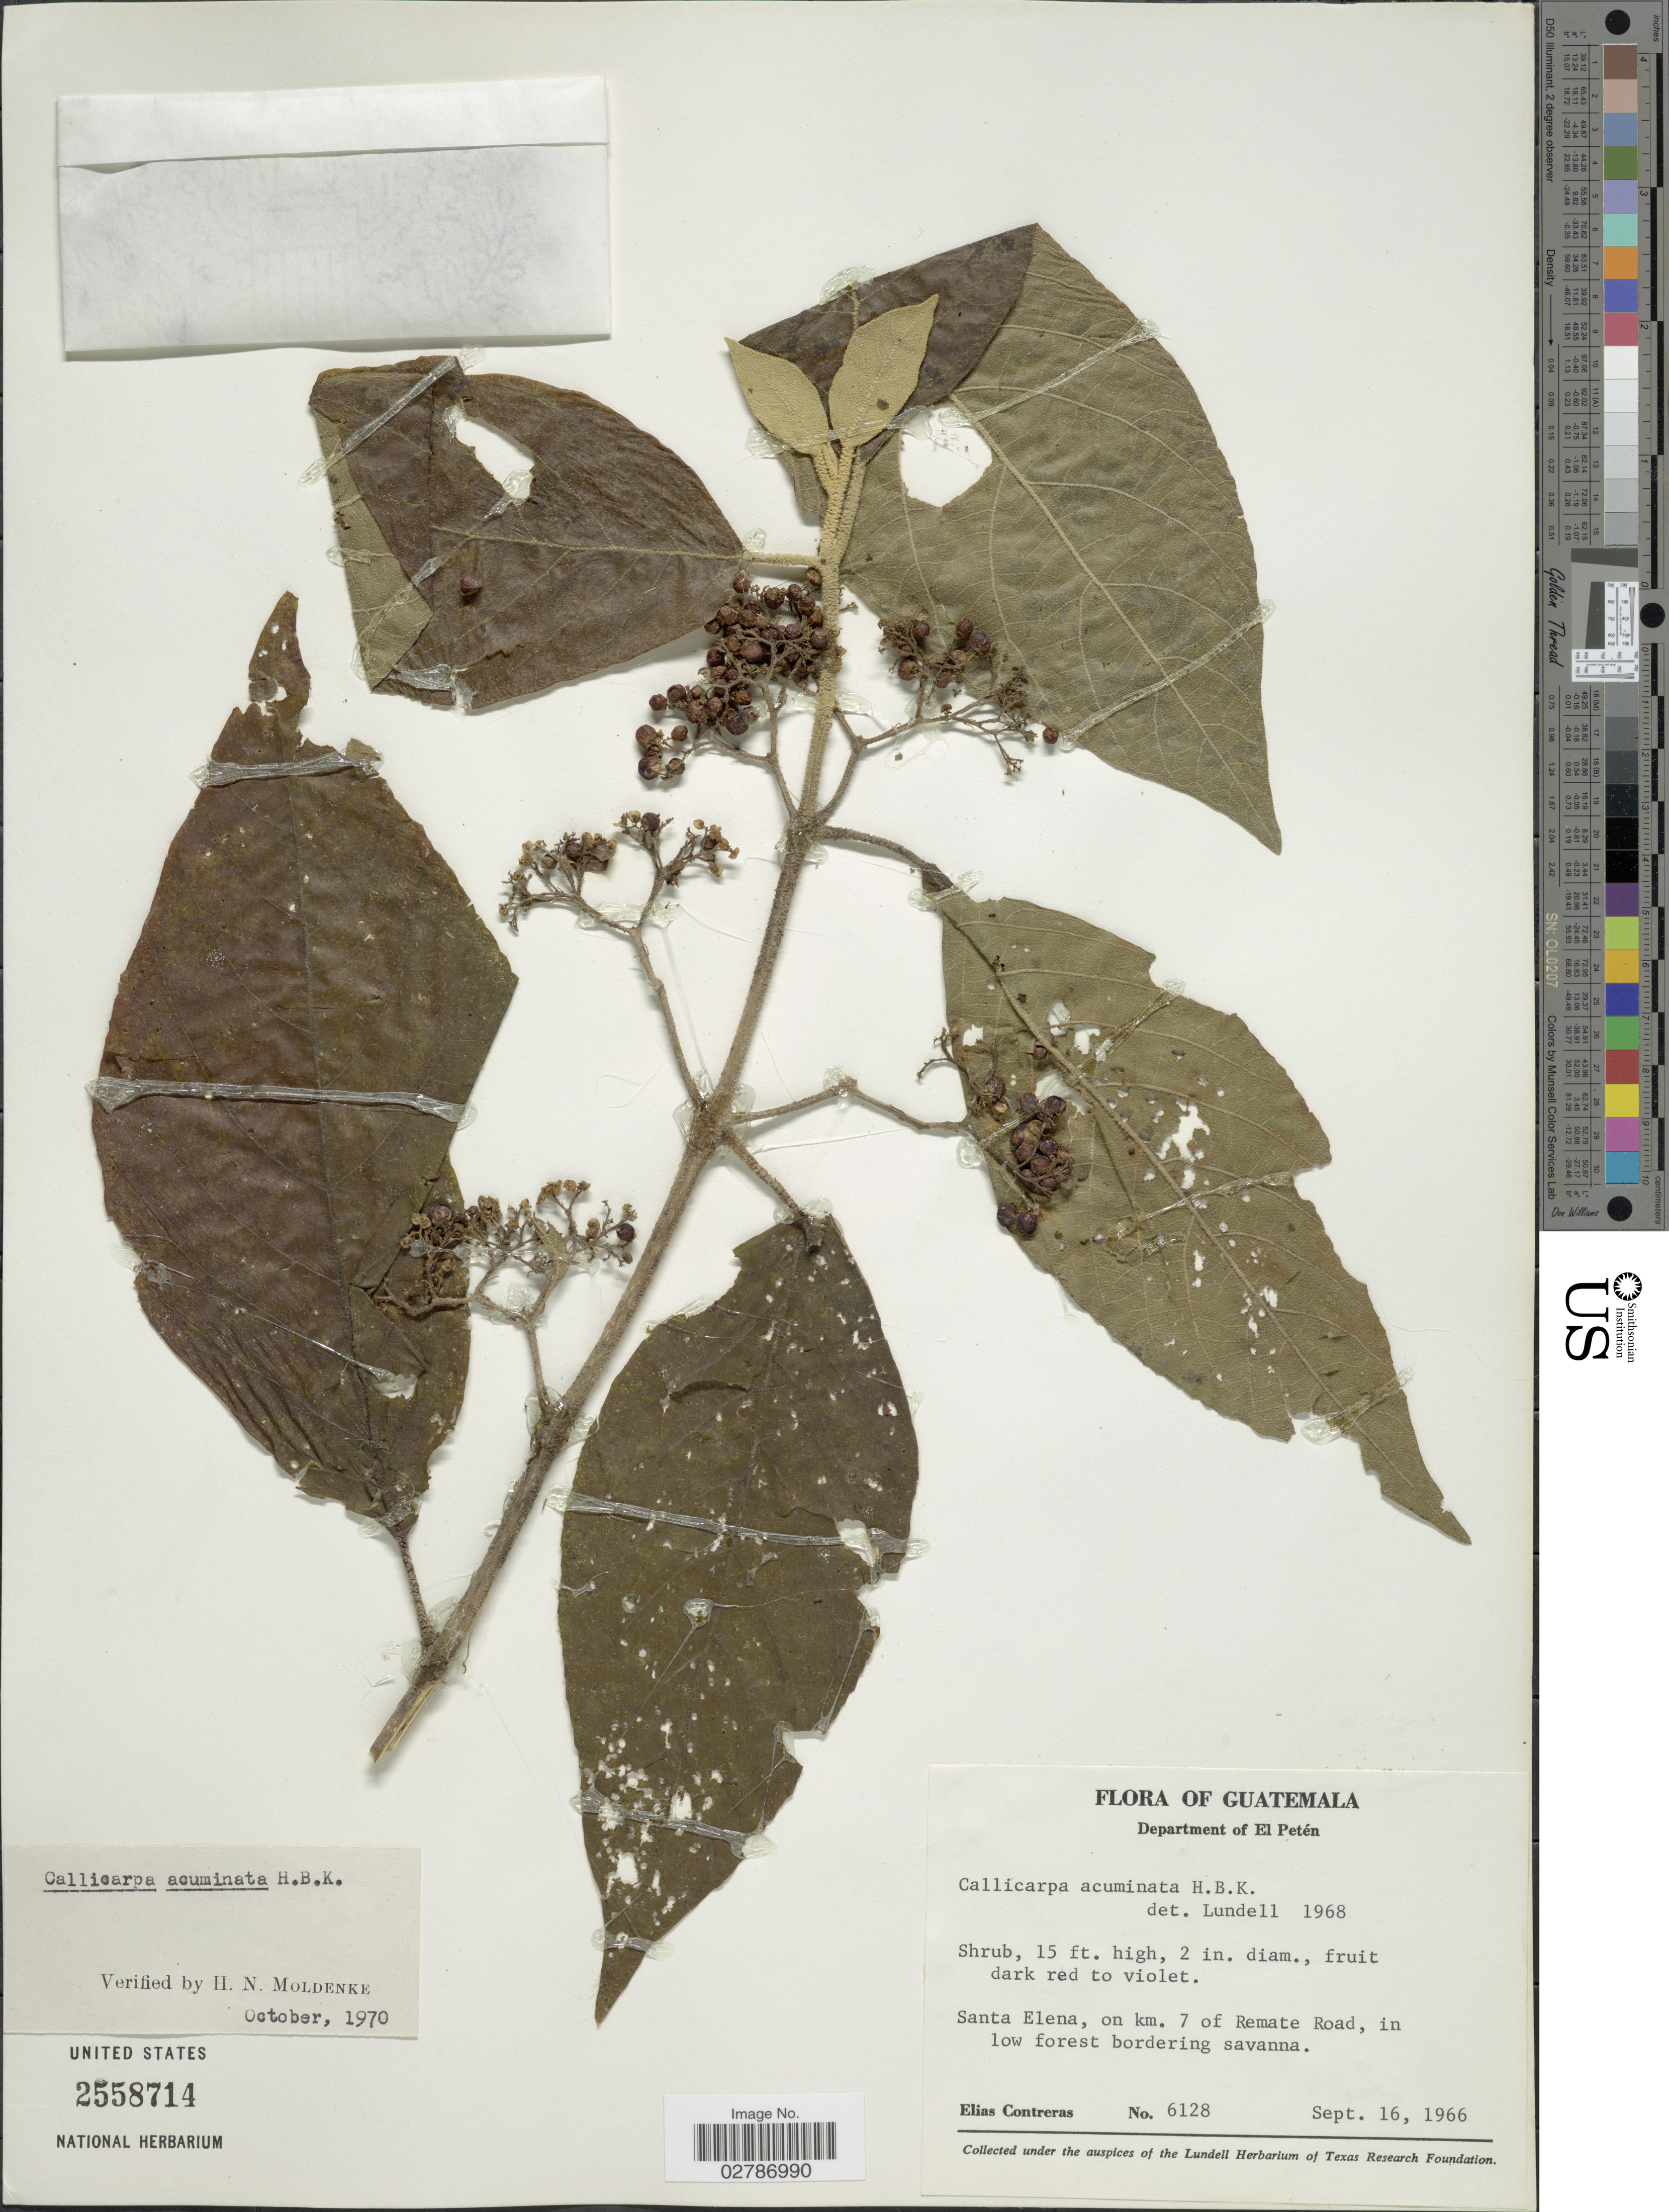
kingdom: Plantae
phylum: Tracheophyta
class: Magnoliopsida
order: Lamiales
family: Lamiaceae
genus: Callicarpa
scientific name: Callicarpa acuminata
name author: Kunth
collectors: E. Contreras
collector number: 6128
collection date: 1966-09-16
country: Guatemala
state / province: El Petén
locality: Department of El Petén. Santa Elena, on km. 7 of Remate Road.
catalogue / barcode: US 2558714